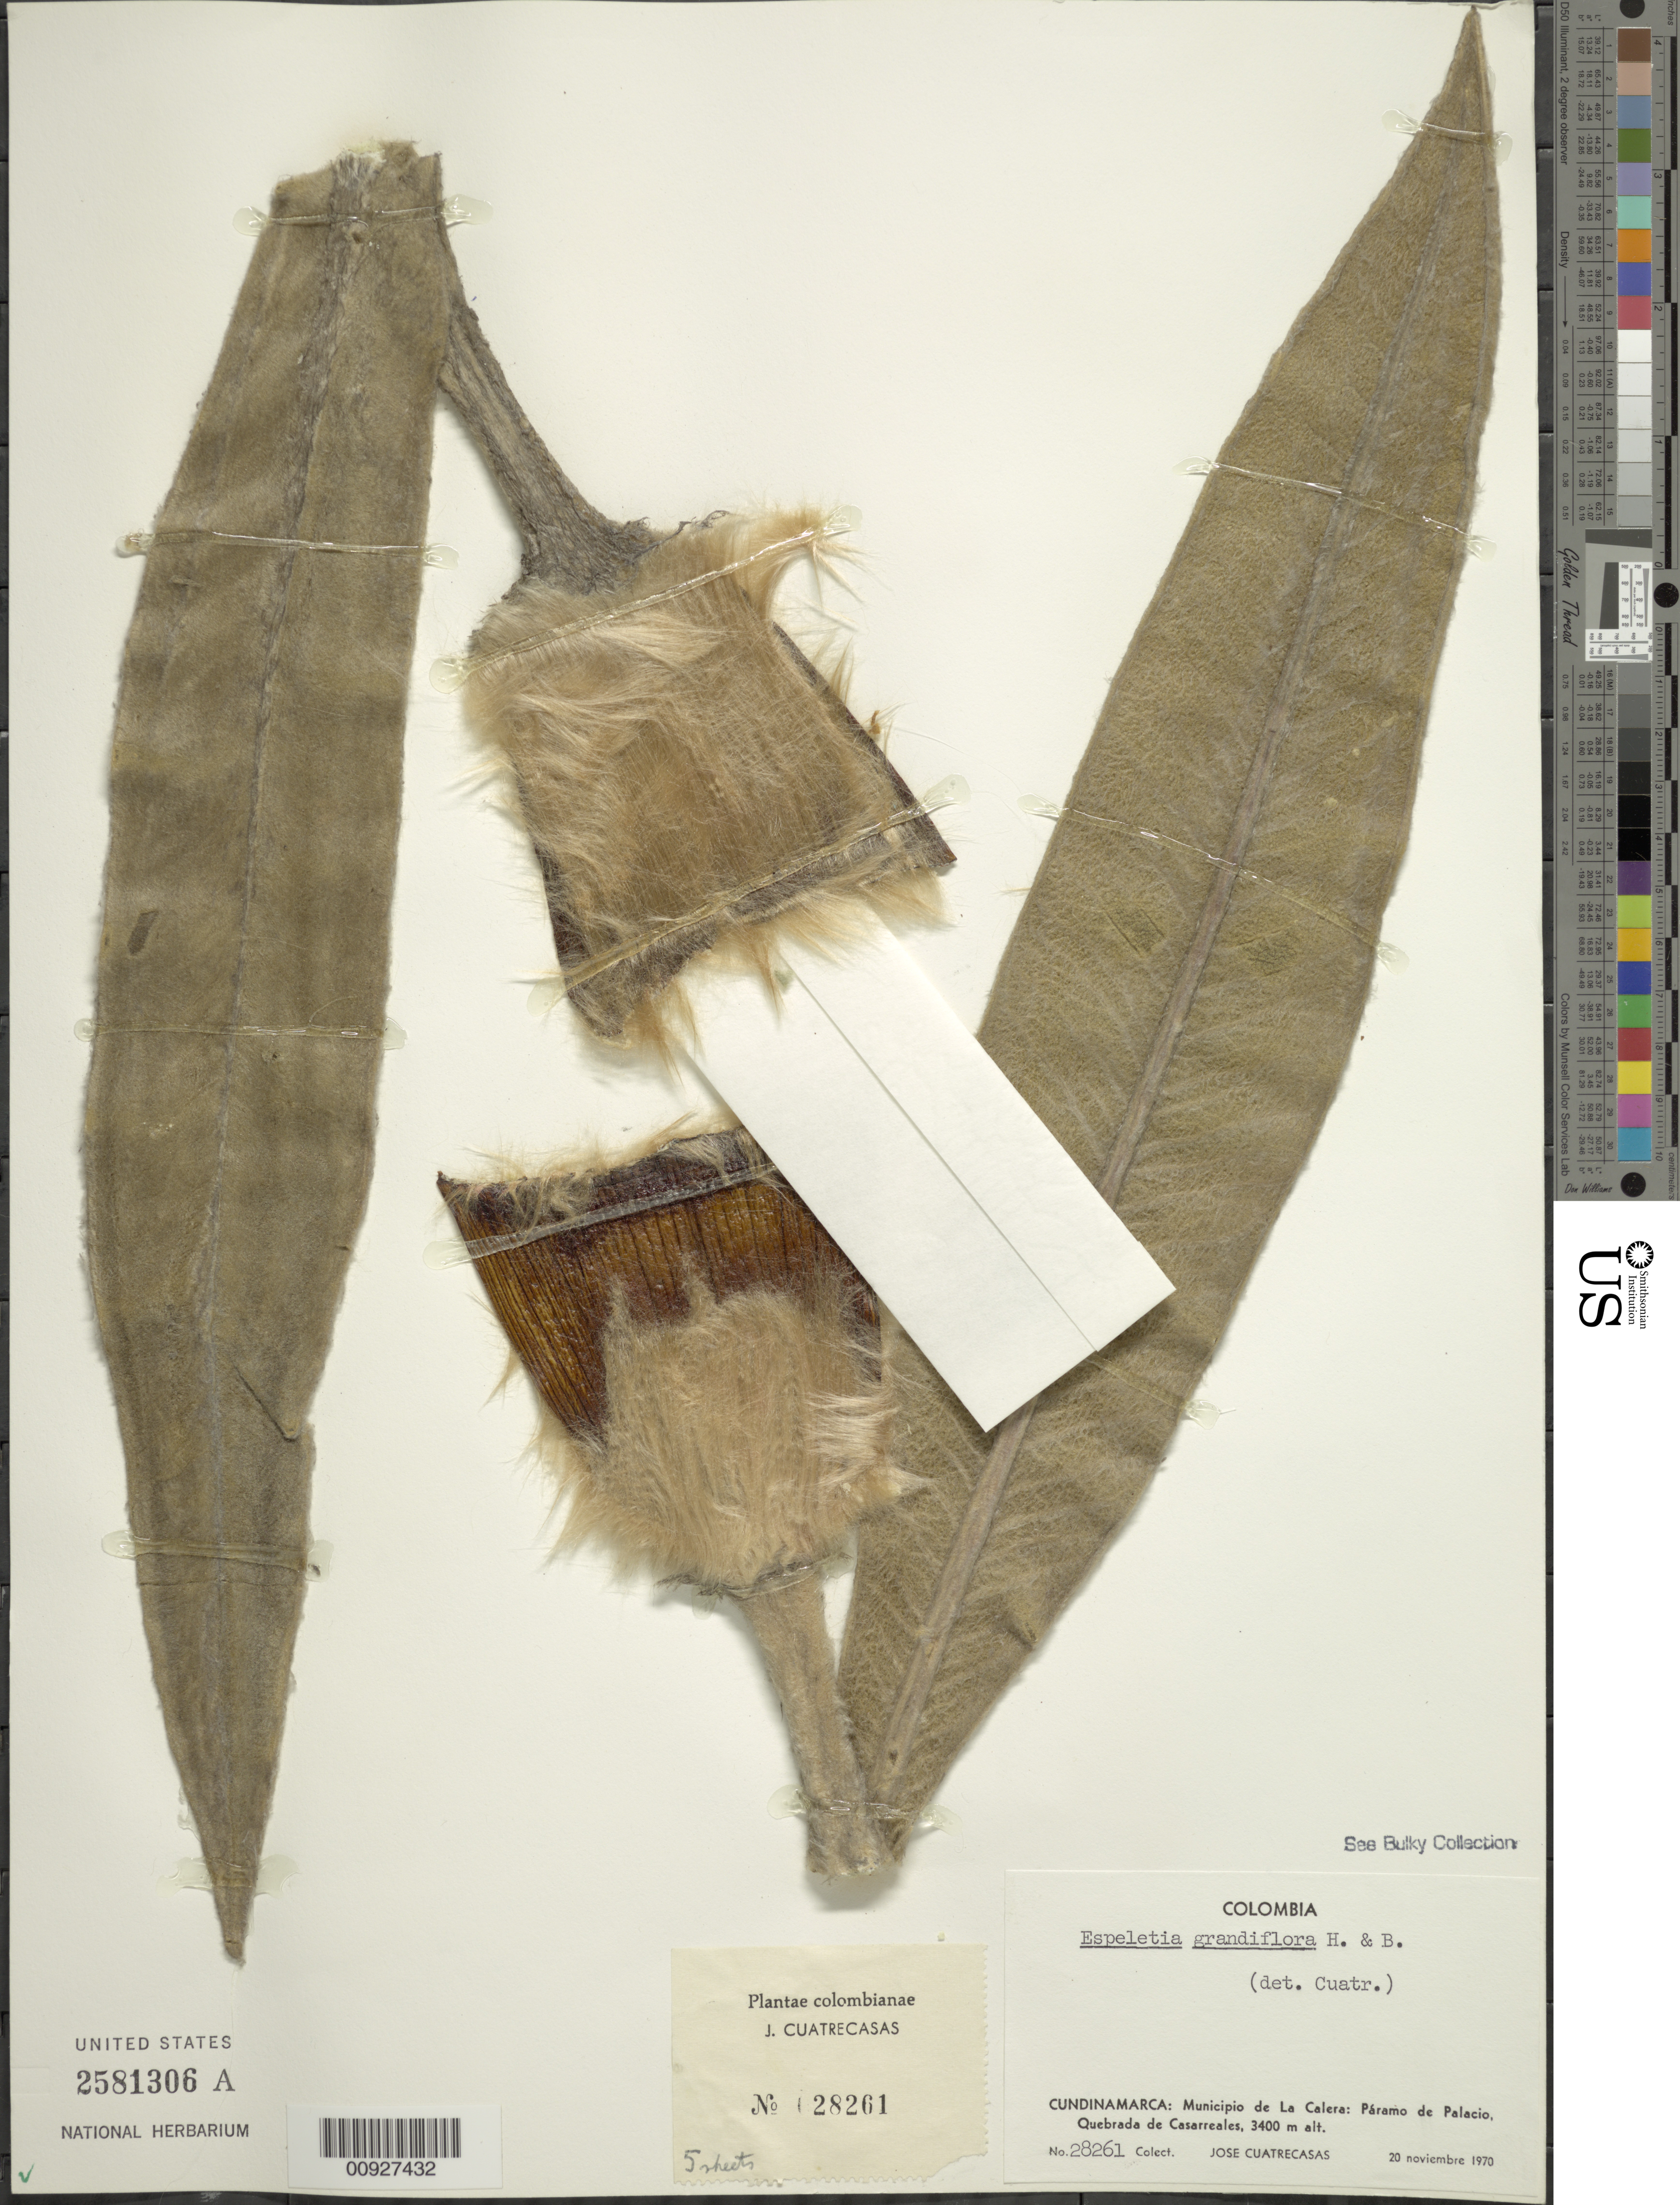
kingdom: Plantae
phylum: Tracheophyta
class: Magnoliopsida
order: Asterales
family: Asteraceae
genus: Espeletia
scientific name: Espeletia grandiflora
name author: Humb. & Bonpl.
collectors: J. Cuatrecasas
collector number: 28261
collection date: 1970-11-20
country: Colombia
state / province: Cundinamarca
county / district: M. de La Calera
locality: Paramo de Palacio. Quebrada de Casarreales.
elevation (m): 3400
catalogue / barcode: US 2581306A